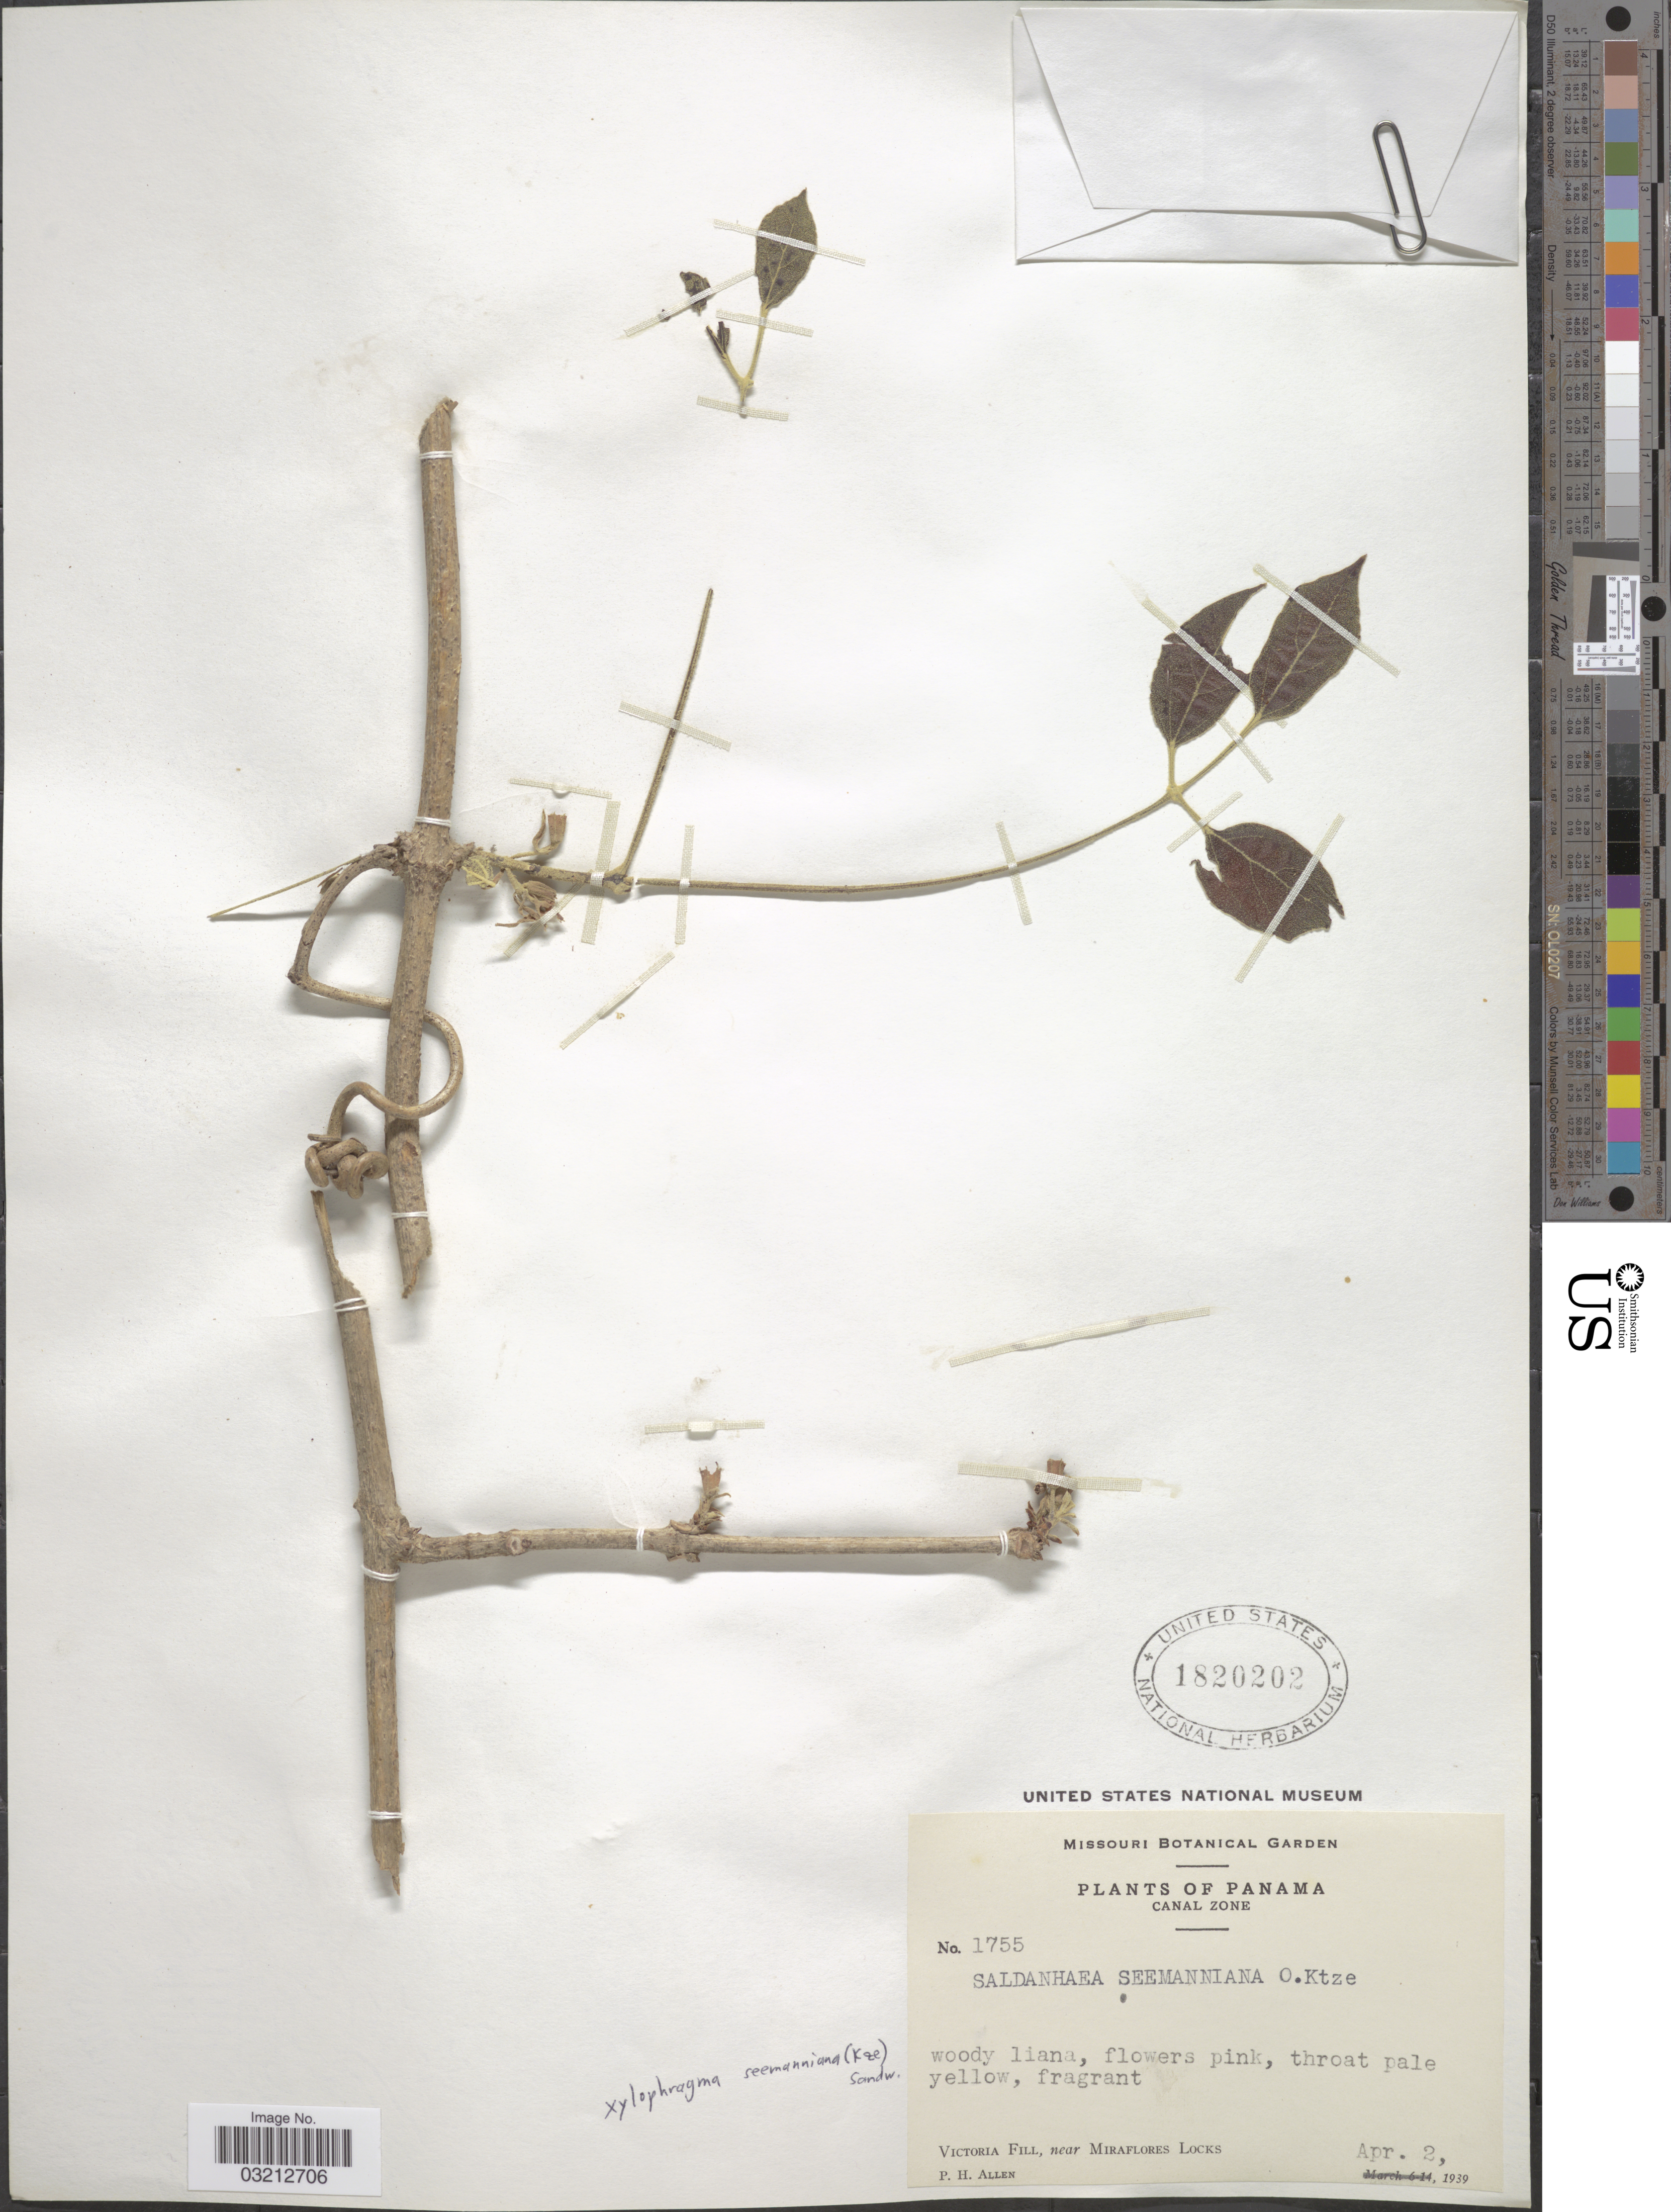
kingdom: Plantae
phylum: Tracheophyta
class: Magnoliopsida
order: Lamiales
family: Bignoniaceae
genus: Xylophragma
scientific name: Xylophragma seemannianum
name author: (Kuntze) Sandwith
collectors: P. H. Allen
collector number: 1755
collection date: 1939-04-02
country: Panama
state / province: Panamá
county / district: Canal Zone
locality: Canal Zone. Victoria Fill, near Miraflores Locks.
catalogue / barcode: US 1820202